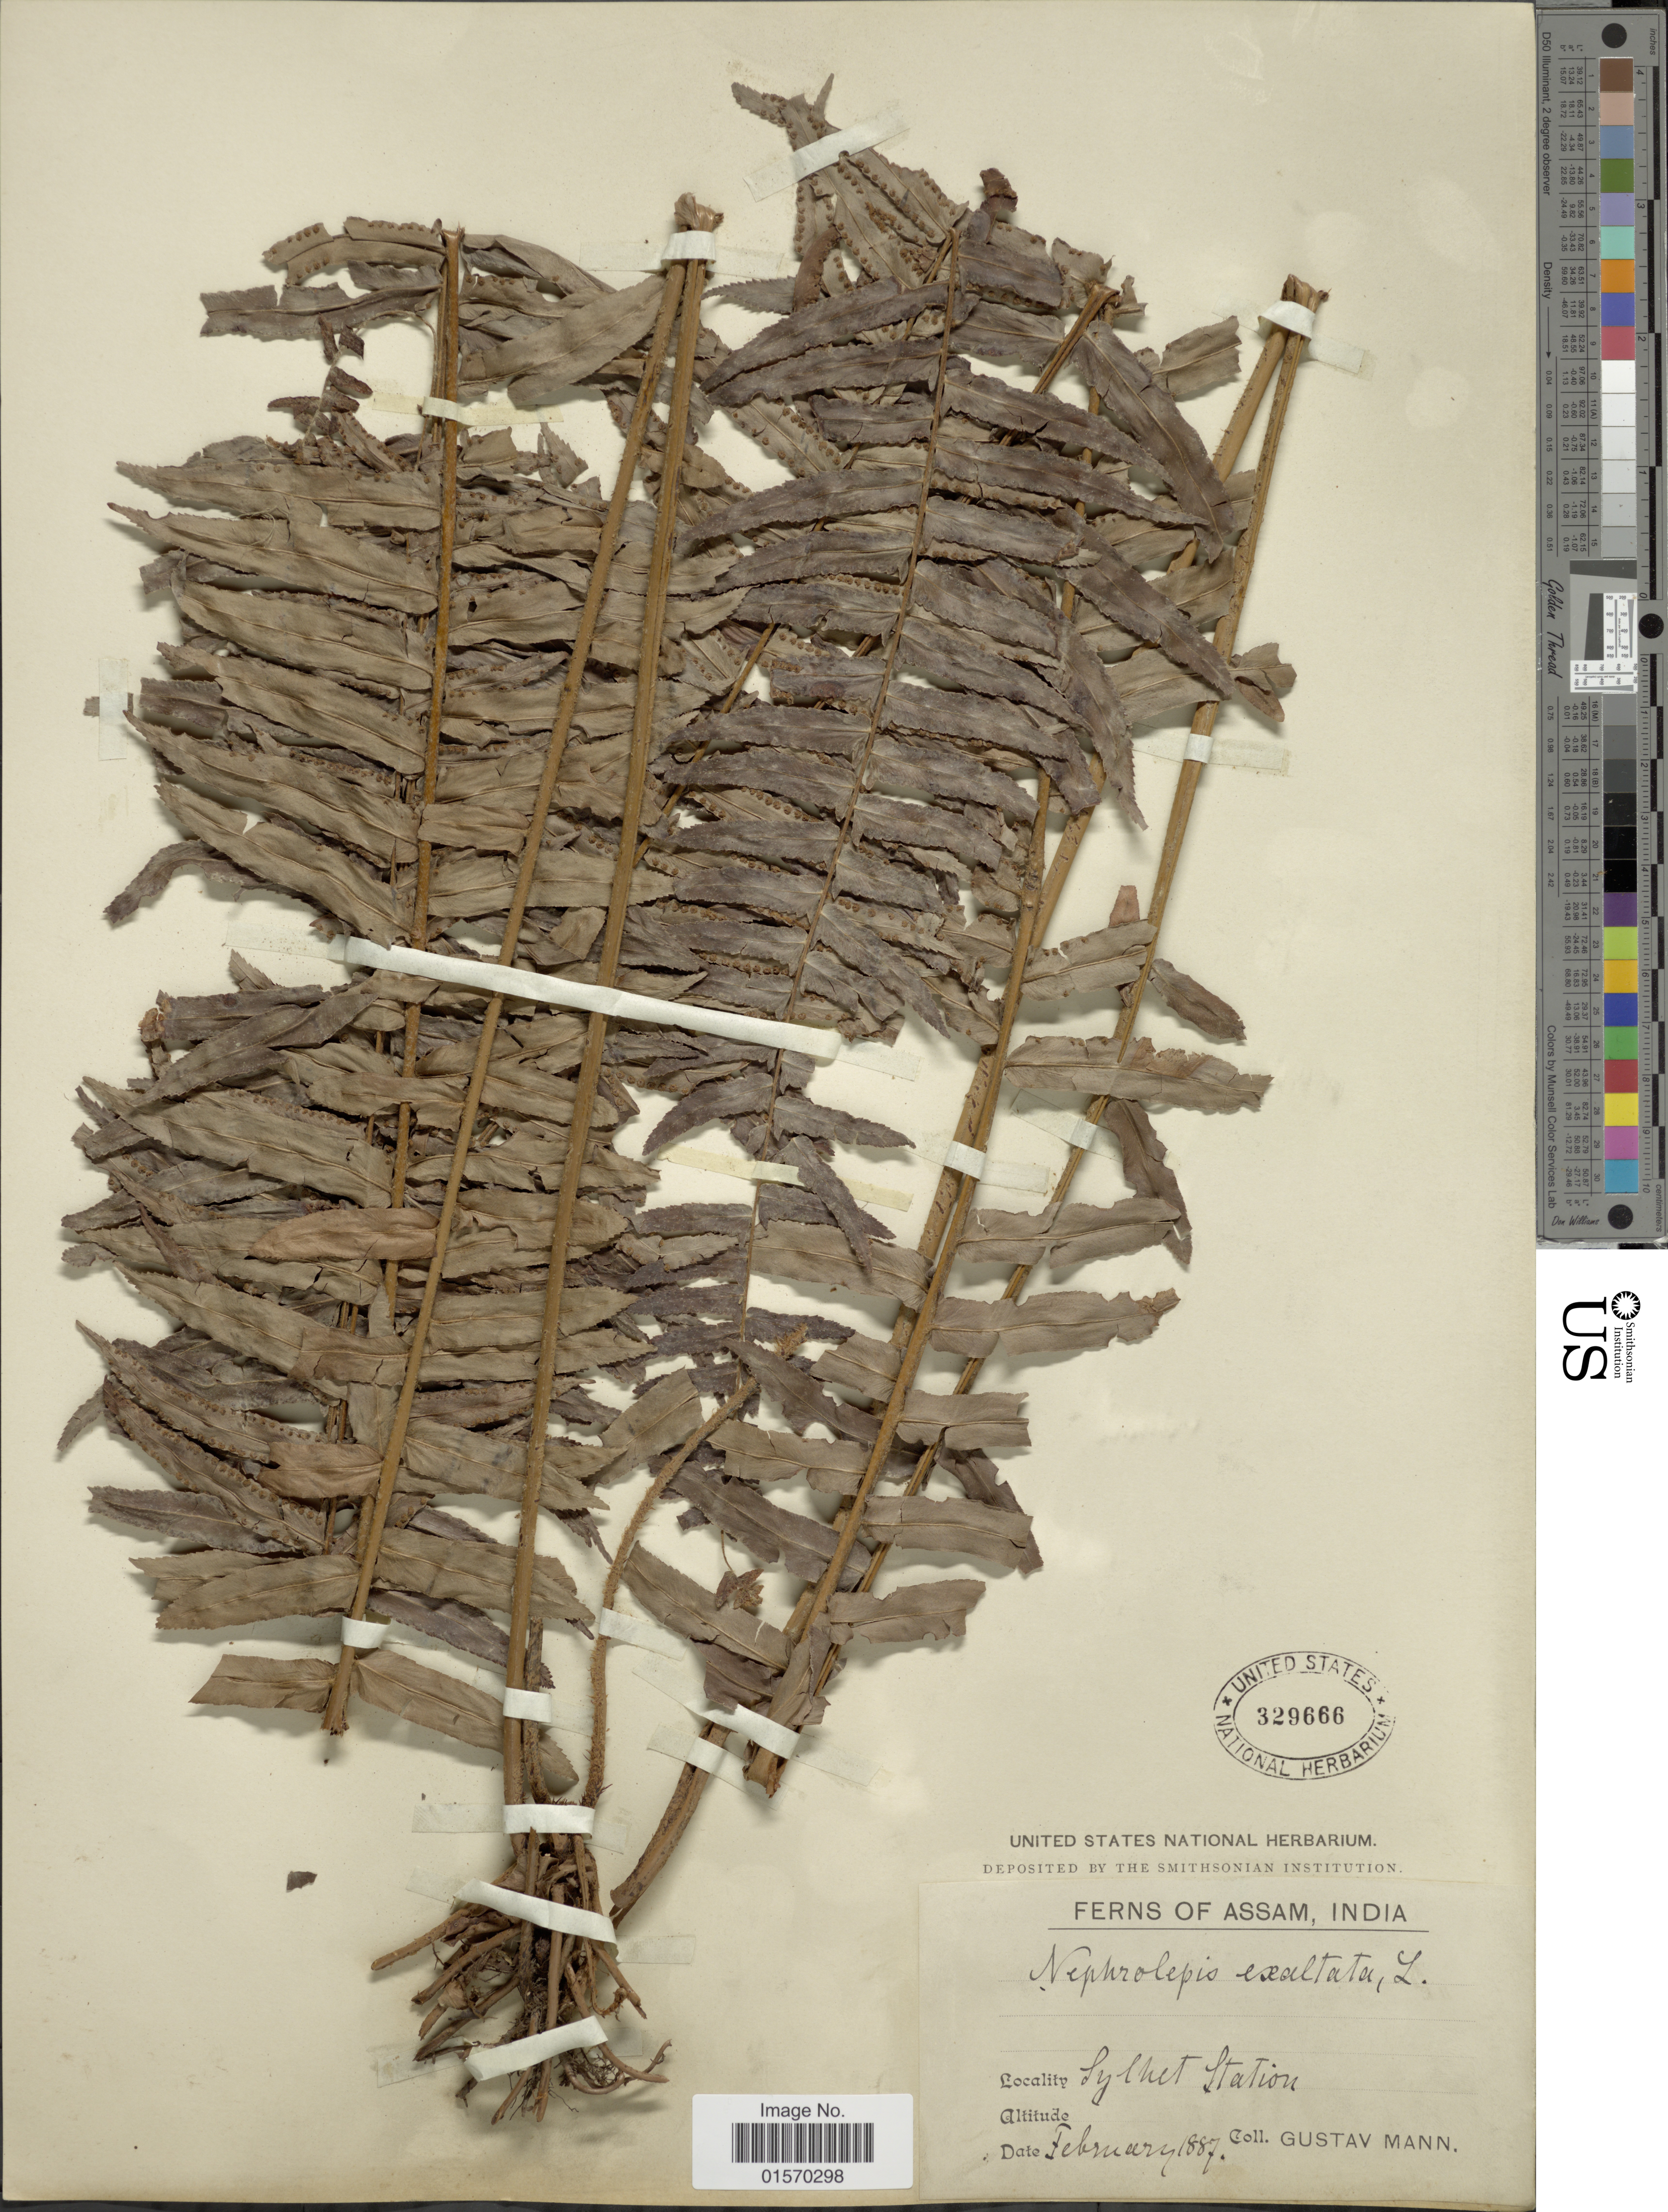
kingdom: Plantae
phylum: Tracheophyta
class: Polypodiopsida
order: Polypodiales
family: Nephrolepidaceae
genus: Nephrolepis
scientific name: Nephrolepis multiflora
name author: (Roxb.) F.M. Jarrett ex C.V. Morton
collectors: G. Mann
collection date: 1887-02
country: Bangladesh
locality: Assam. Sylhet Station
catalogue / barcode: US 329666